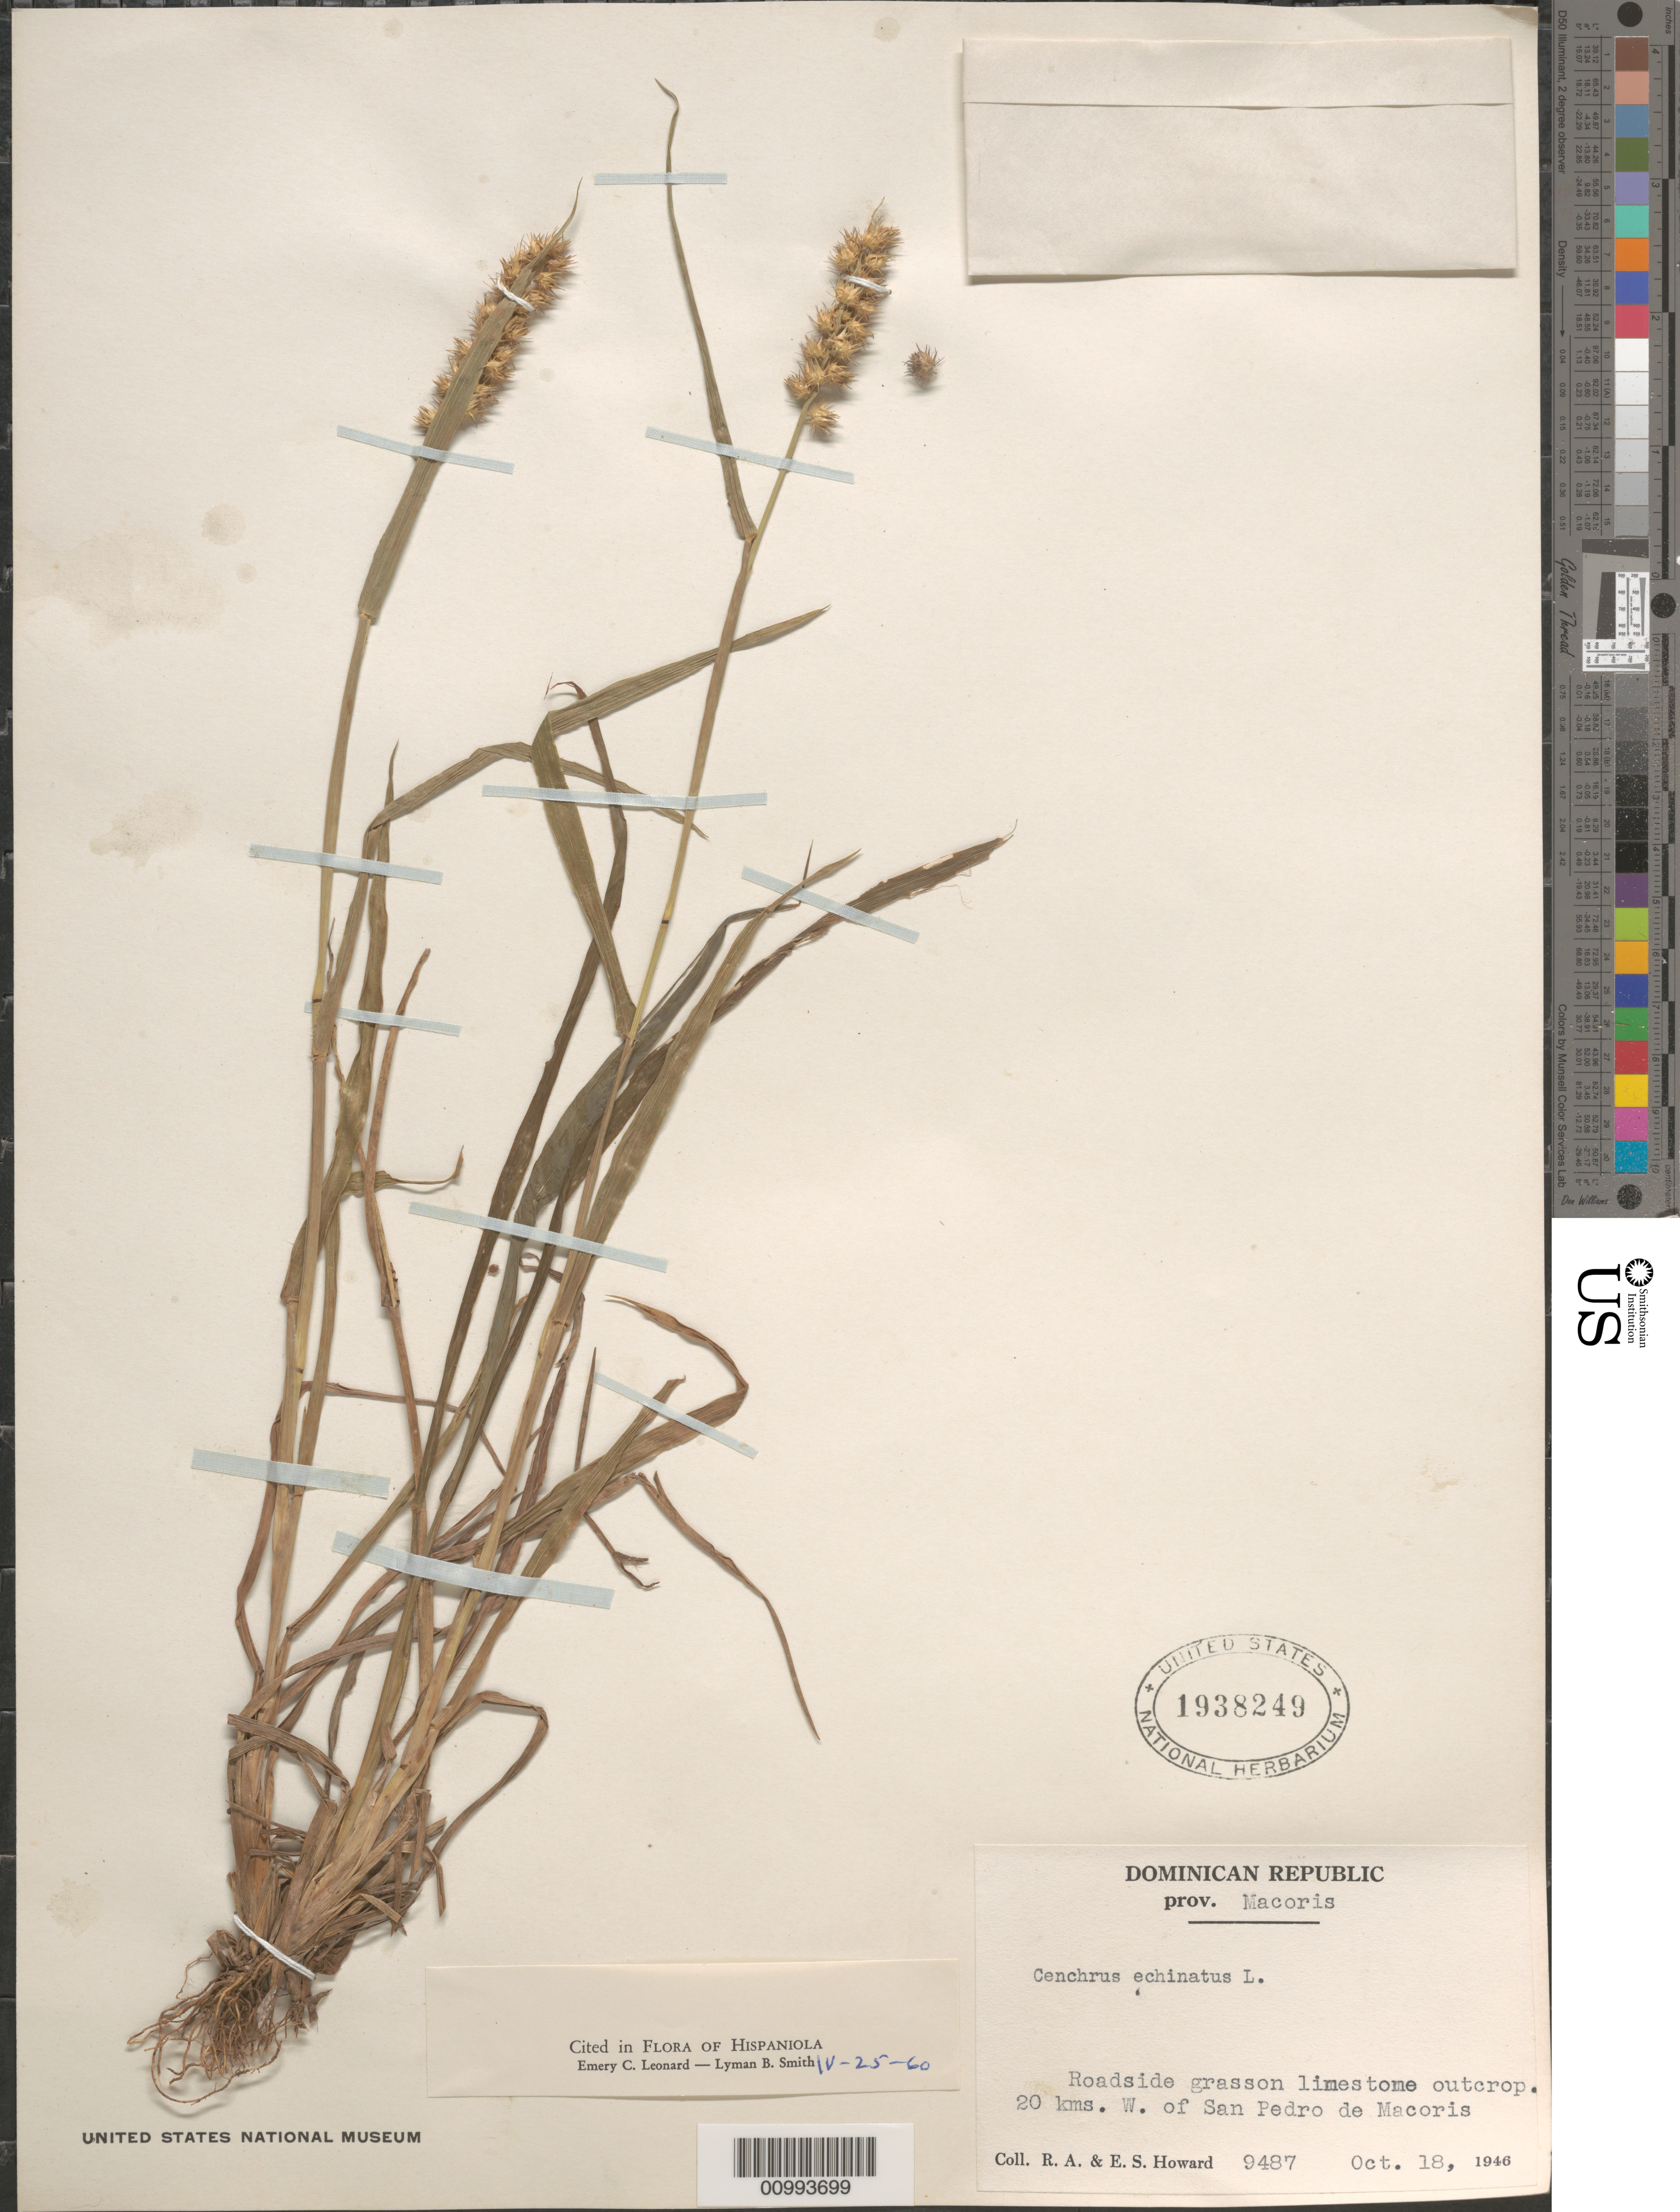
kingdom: Plantae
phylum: Tracheophyta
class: Liliopsida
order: Poales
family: Poaceae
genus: Cenchrus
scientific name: Cenchrus echinatus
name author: L.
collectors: R. A. Howard & E. S. Howard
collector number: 9487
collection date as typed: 18 Oct 1946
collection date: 1946-10-18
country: Dominican Republic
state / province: San Pedro de Macorís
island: Hispaniola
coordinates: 0 N, 0 E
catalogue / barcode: US 1938249